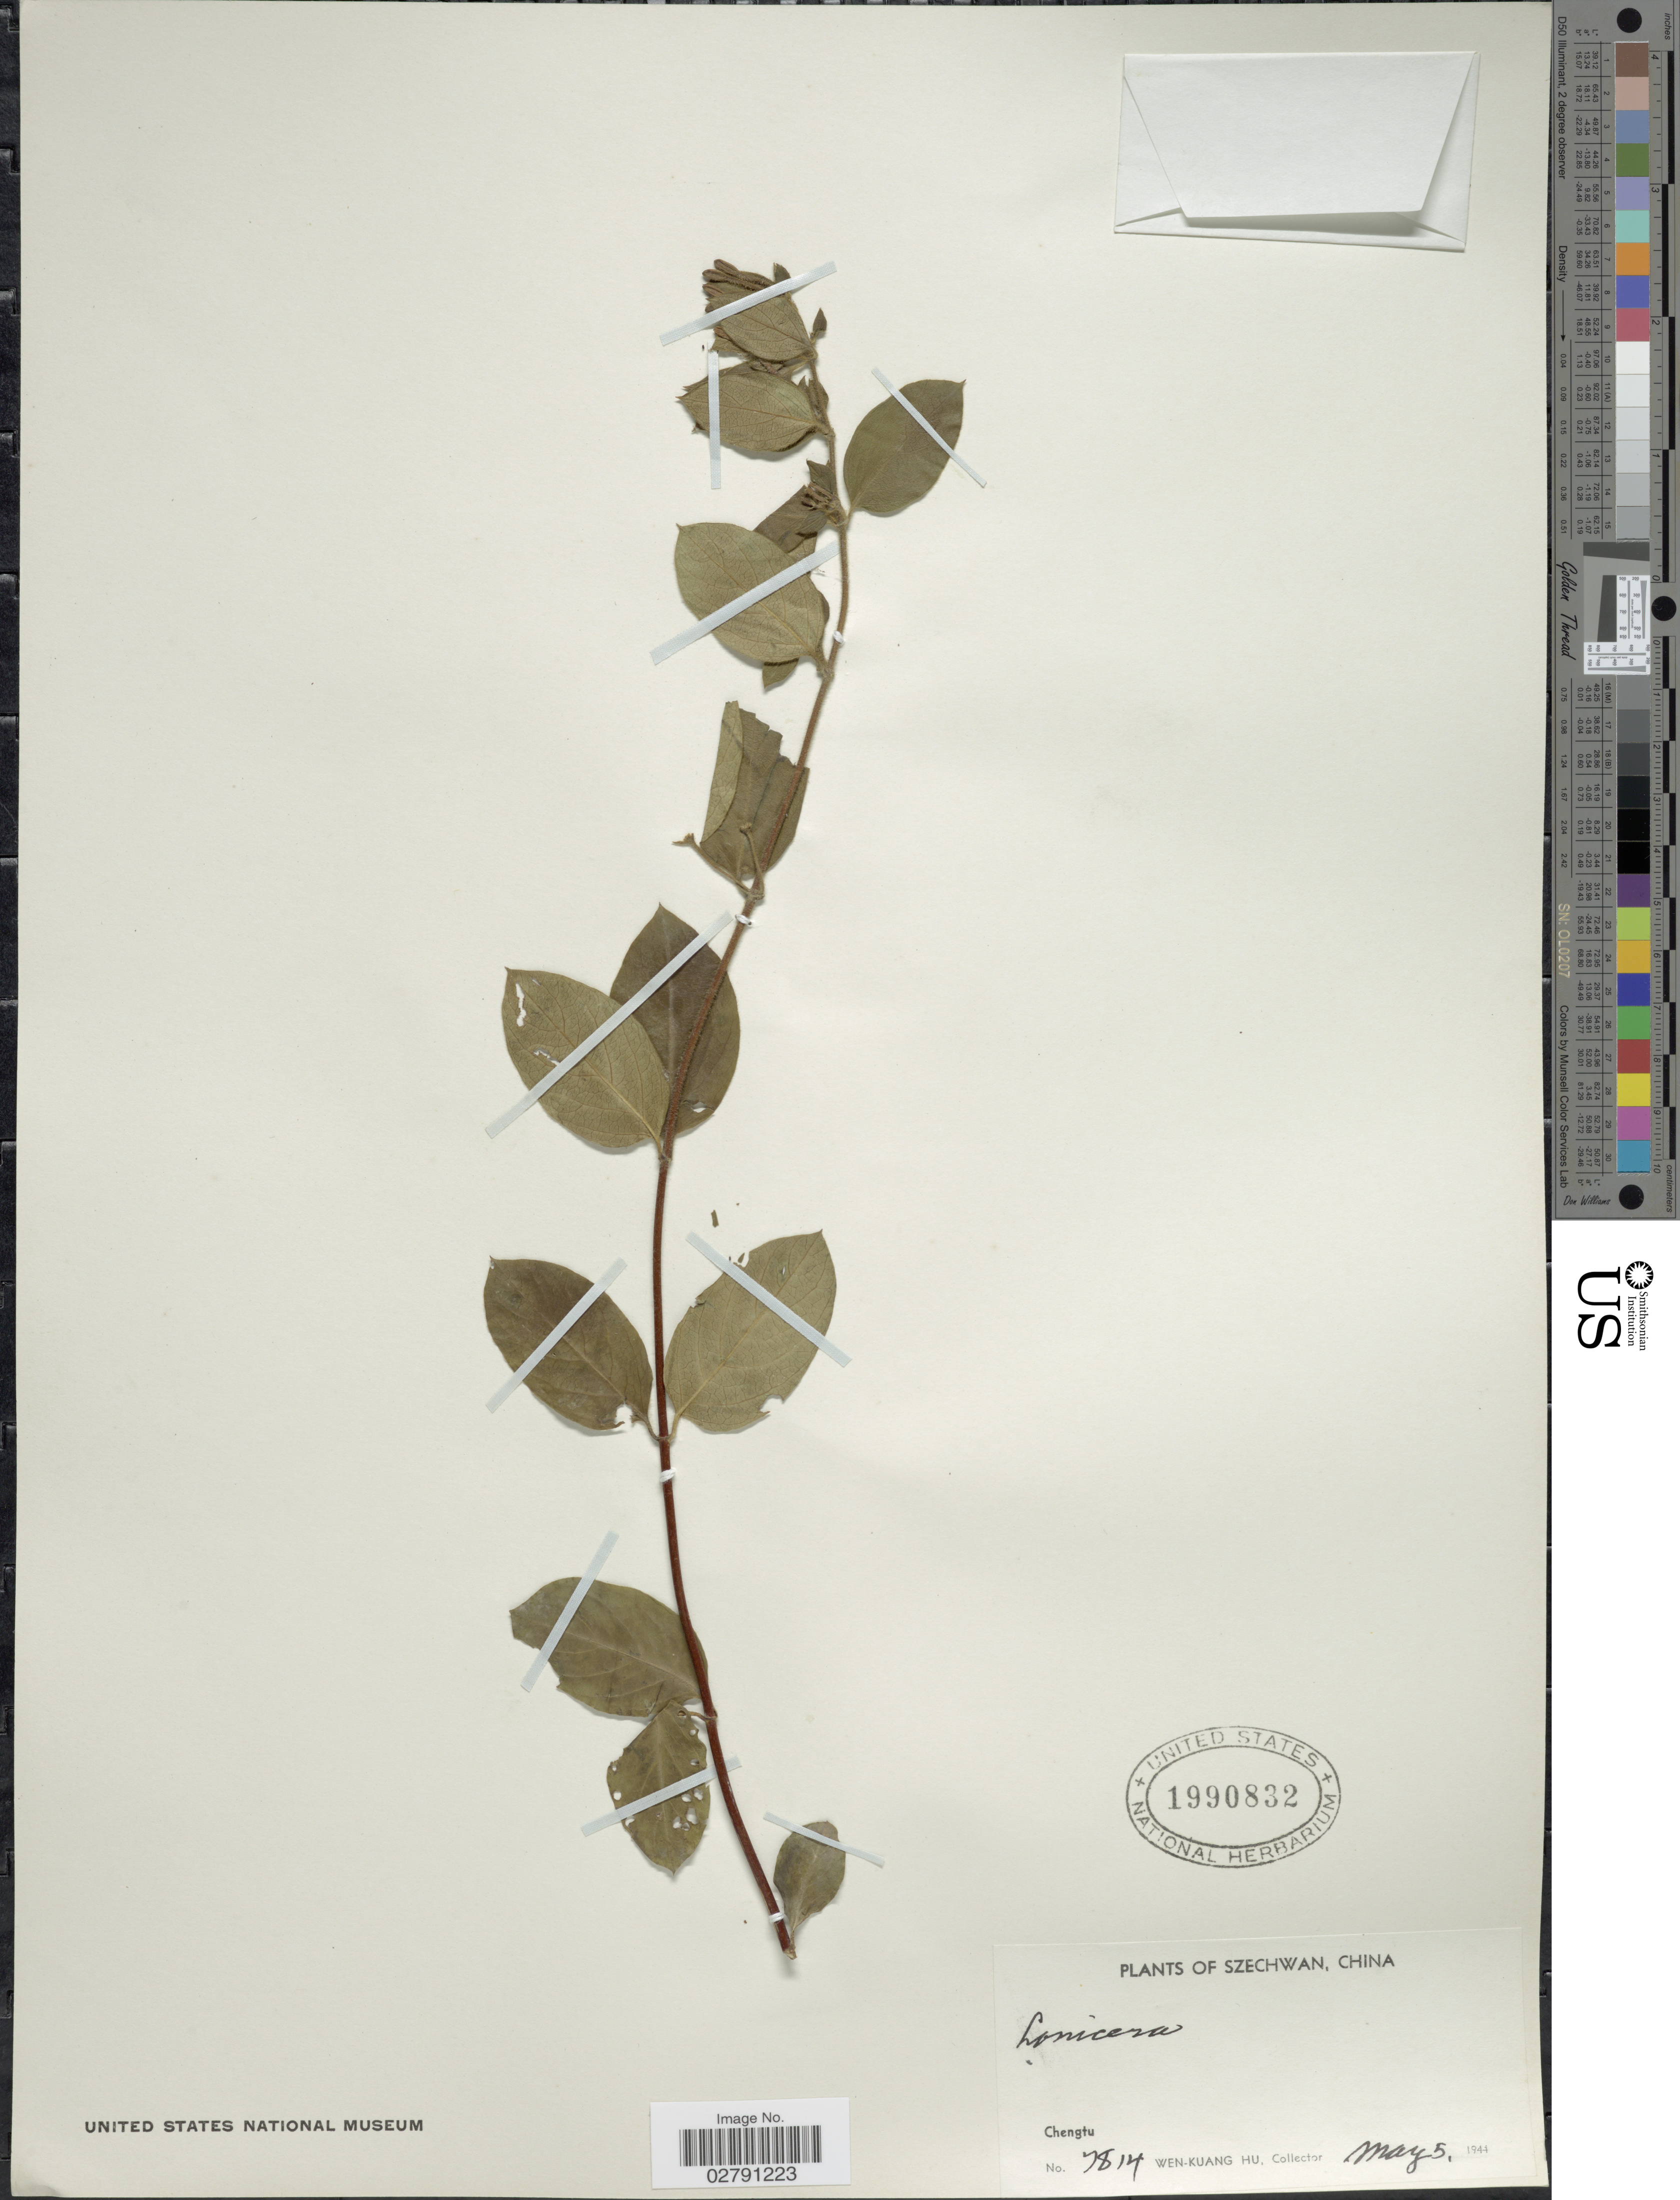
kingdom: Plantae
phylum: Tracheophyta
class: Magnoliopsida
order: Dipsacales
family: Caprifoliaceae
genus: Lonicera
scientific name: Lonicera sp.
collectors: W. K. Hu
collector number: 7814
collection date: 1944-05-05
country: China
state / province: Sichuan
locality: Szechwan. Chengtu.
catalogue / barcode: US 1990832